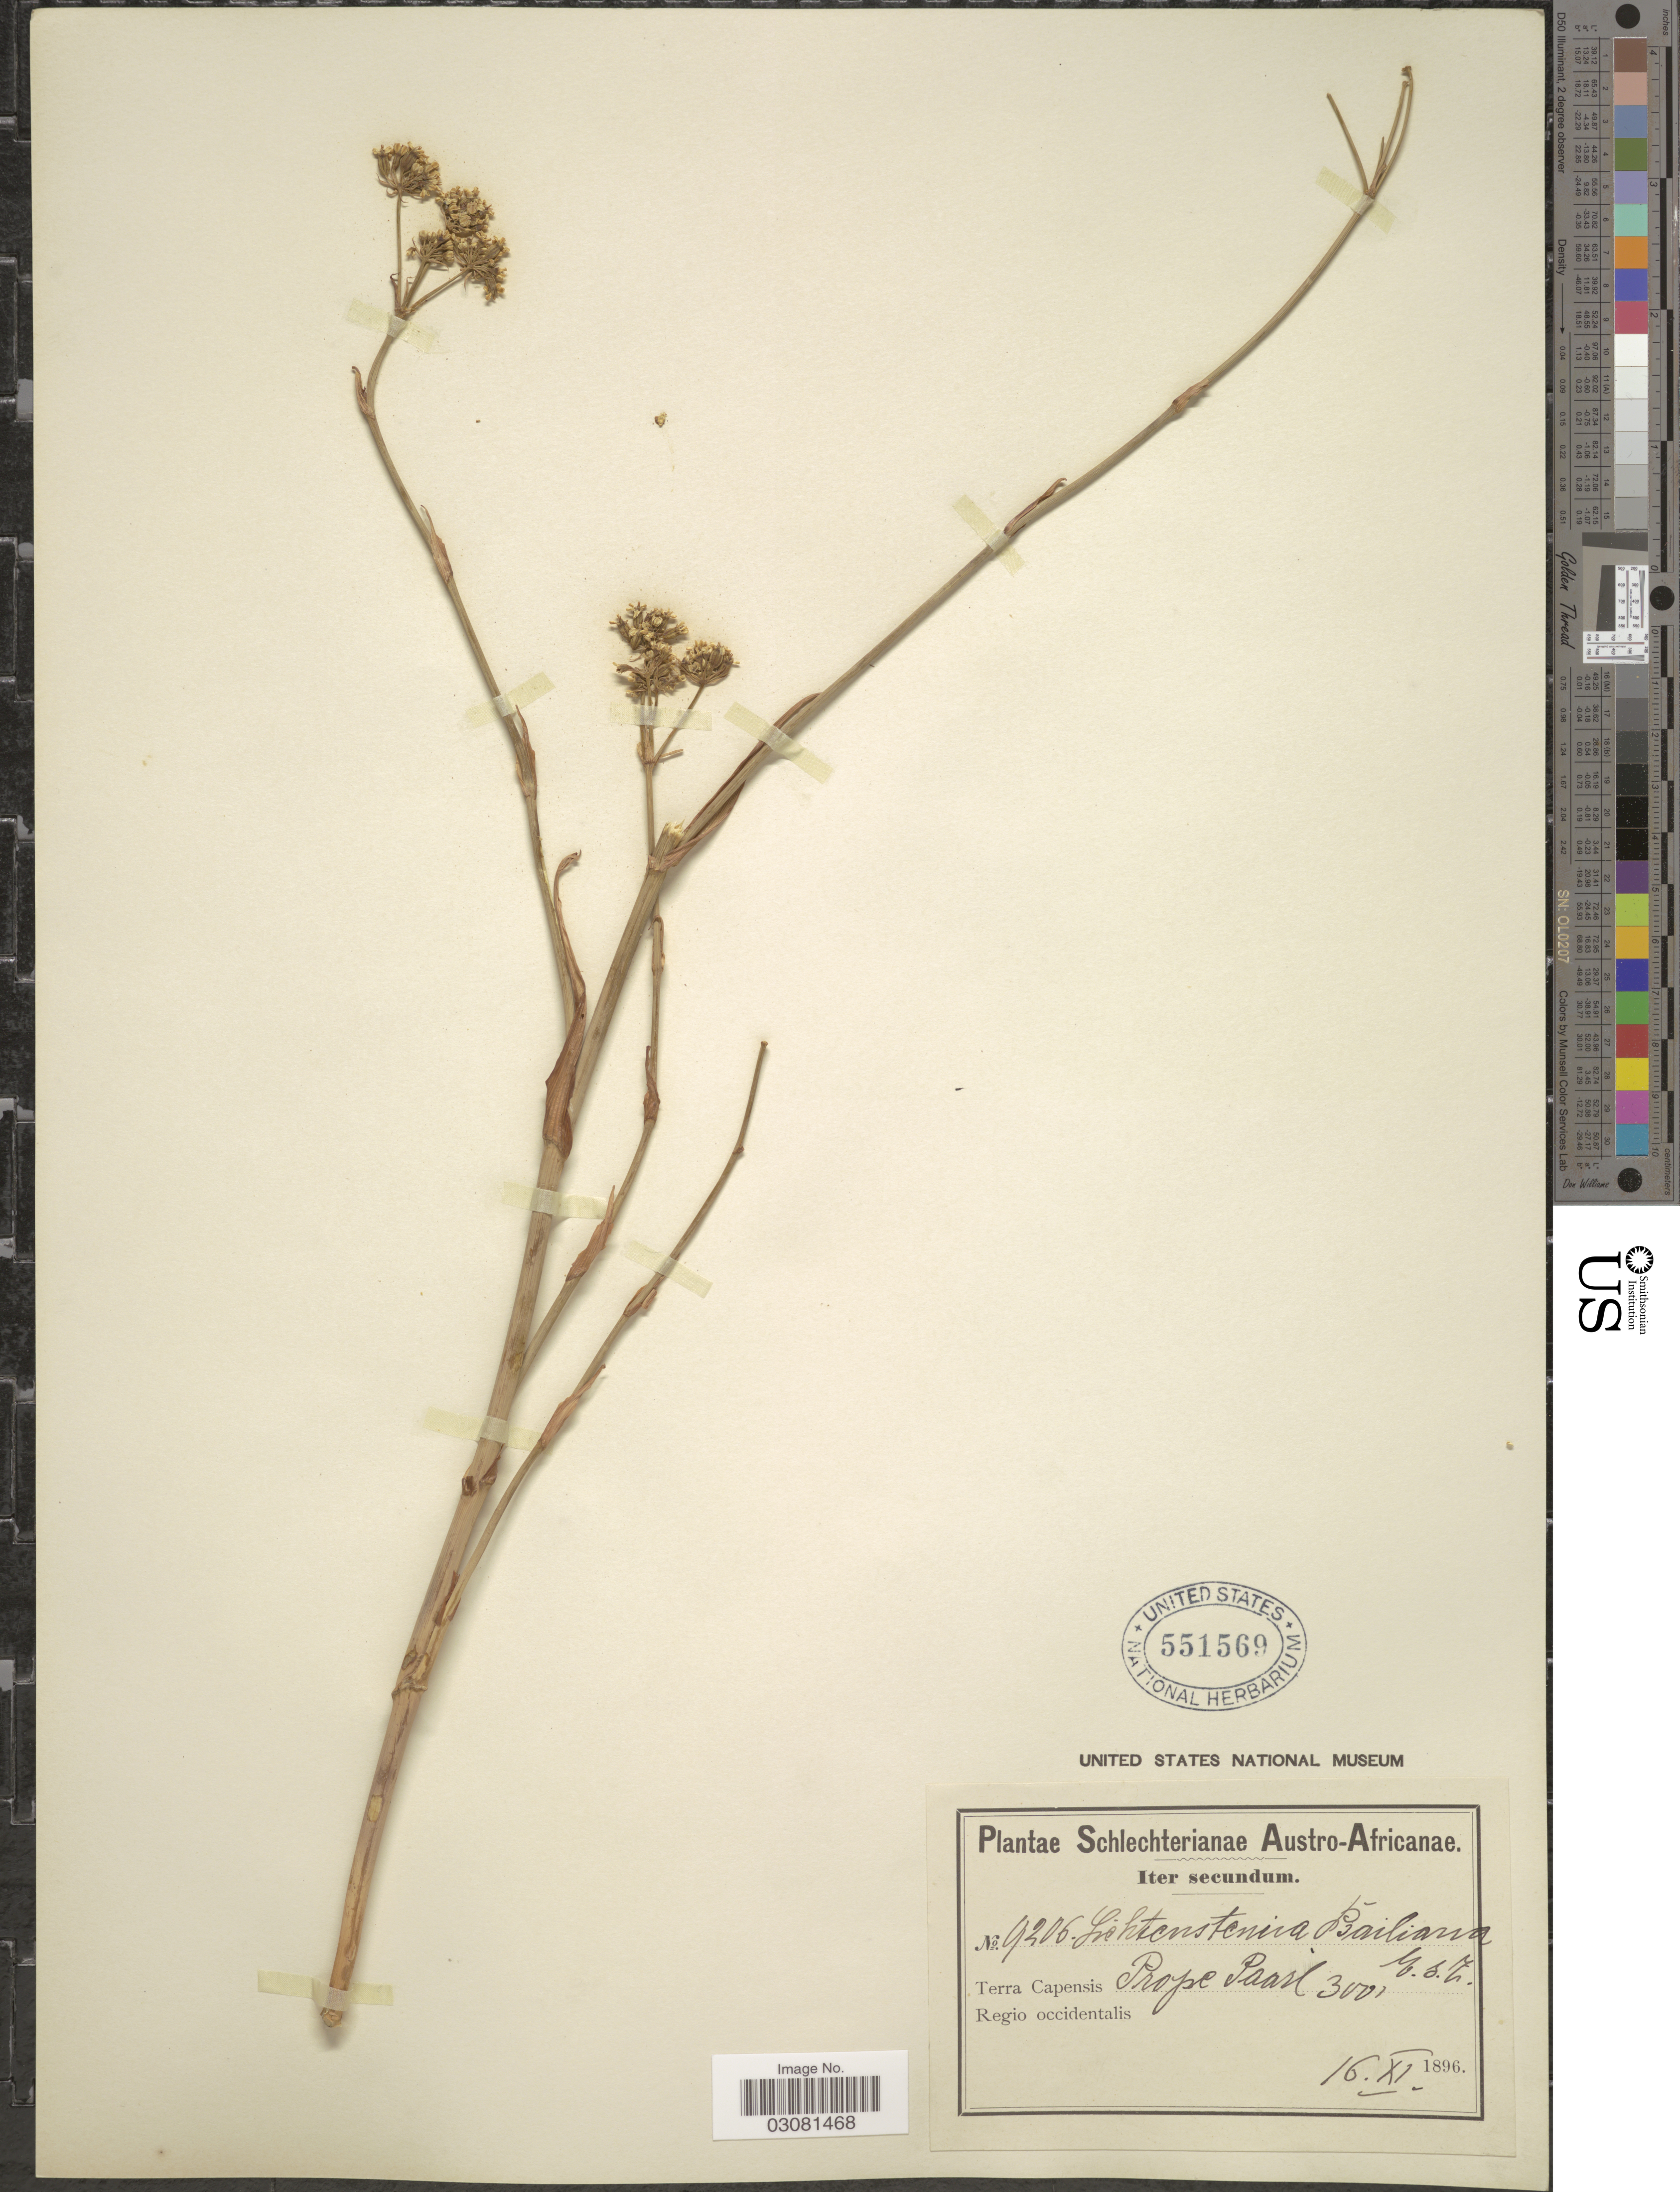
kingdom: Plantae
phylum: Tracheophyta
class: Magnoliopsida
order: Apiales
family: Apiaceae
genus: Lichtensteinia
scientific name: Lichtensteinia beiliana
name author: Eckl. & Zeyh.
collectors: Schlechter, --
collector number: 9206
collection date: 1896-11-16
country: South Africa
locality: Austro-Africanae, Terra Capensis, Prope Paarl, Regio occidentalis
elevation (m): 91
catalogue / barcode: US 551569